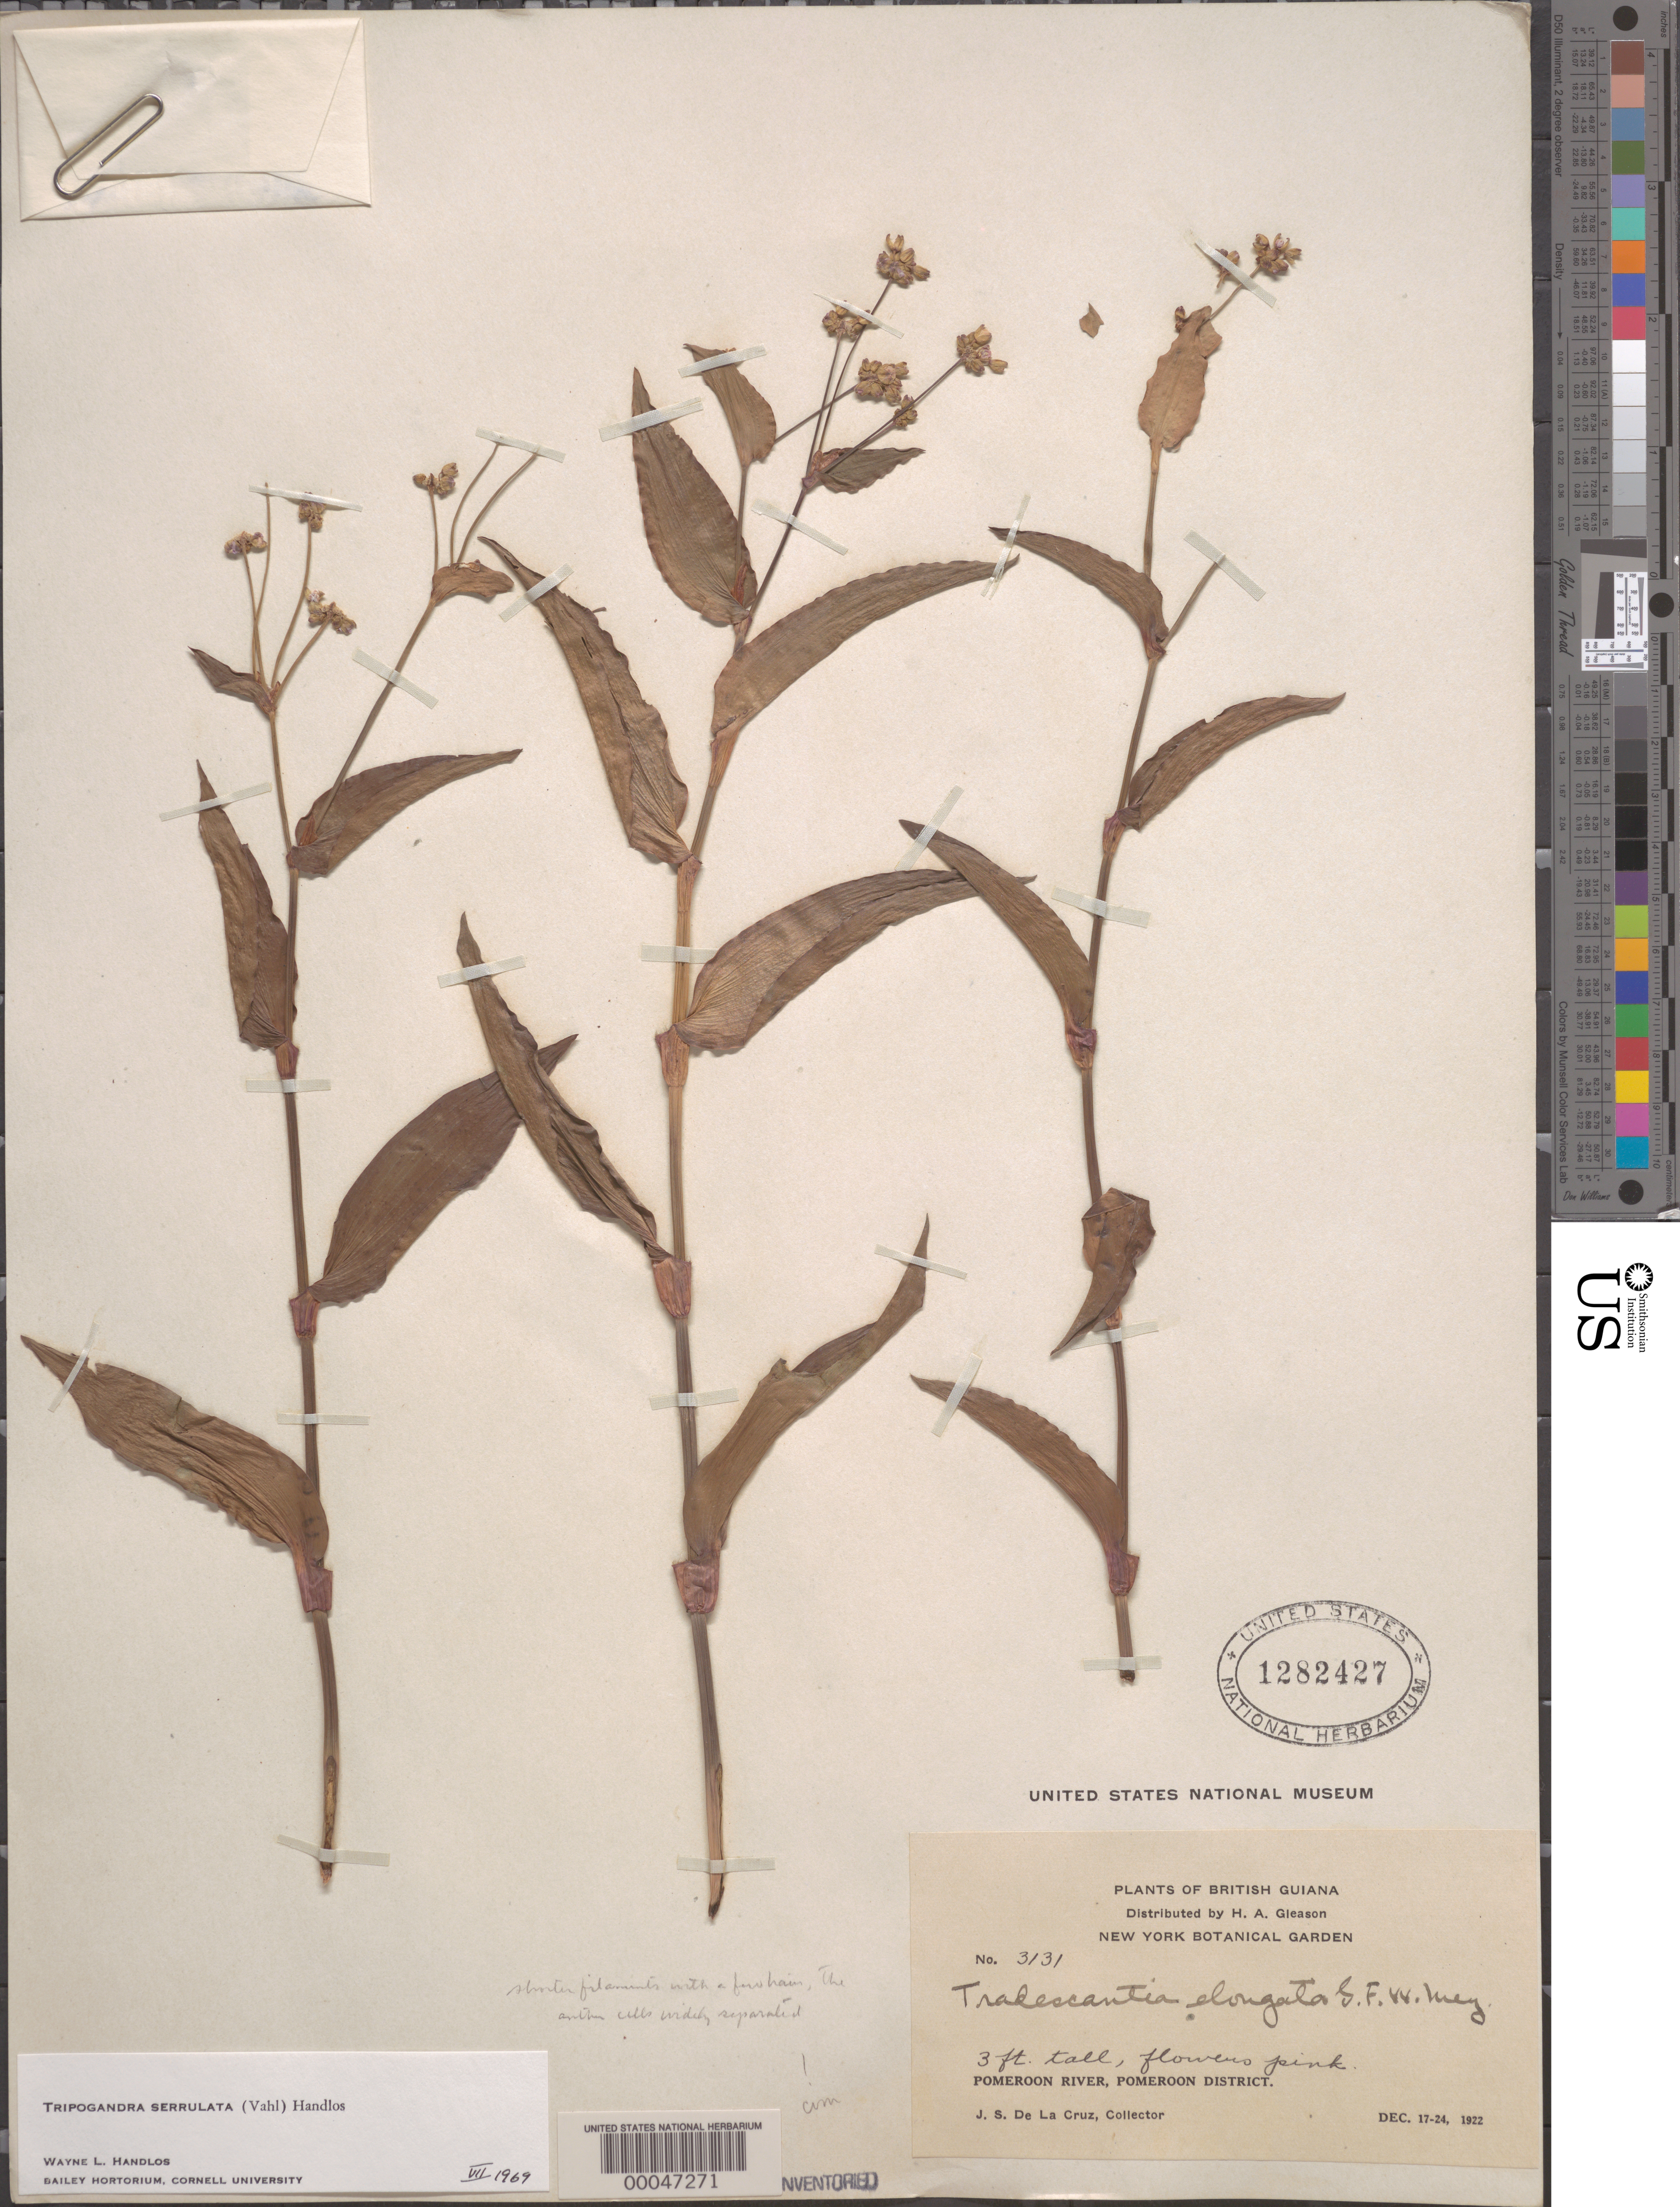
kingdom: Plantae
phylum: Tracheophyta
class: Liliopsida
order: Commelinales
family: Commelinaceae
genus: Tripogandra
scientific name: Tripogandra serrulata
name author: (Vahl) Handlos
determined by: Handlos, W. L.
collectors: J. S. de la Cruz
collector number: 3131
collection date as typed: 17 Dec 1922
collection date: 1922-12-17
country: Guyana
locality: Pomeroon district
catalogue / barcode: US 1282427